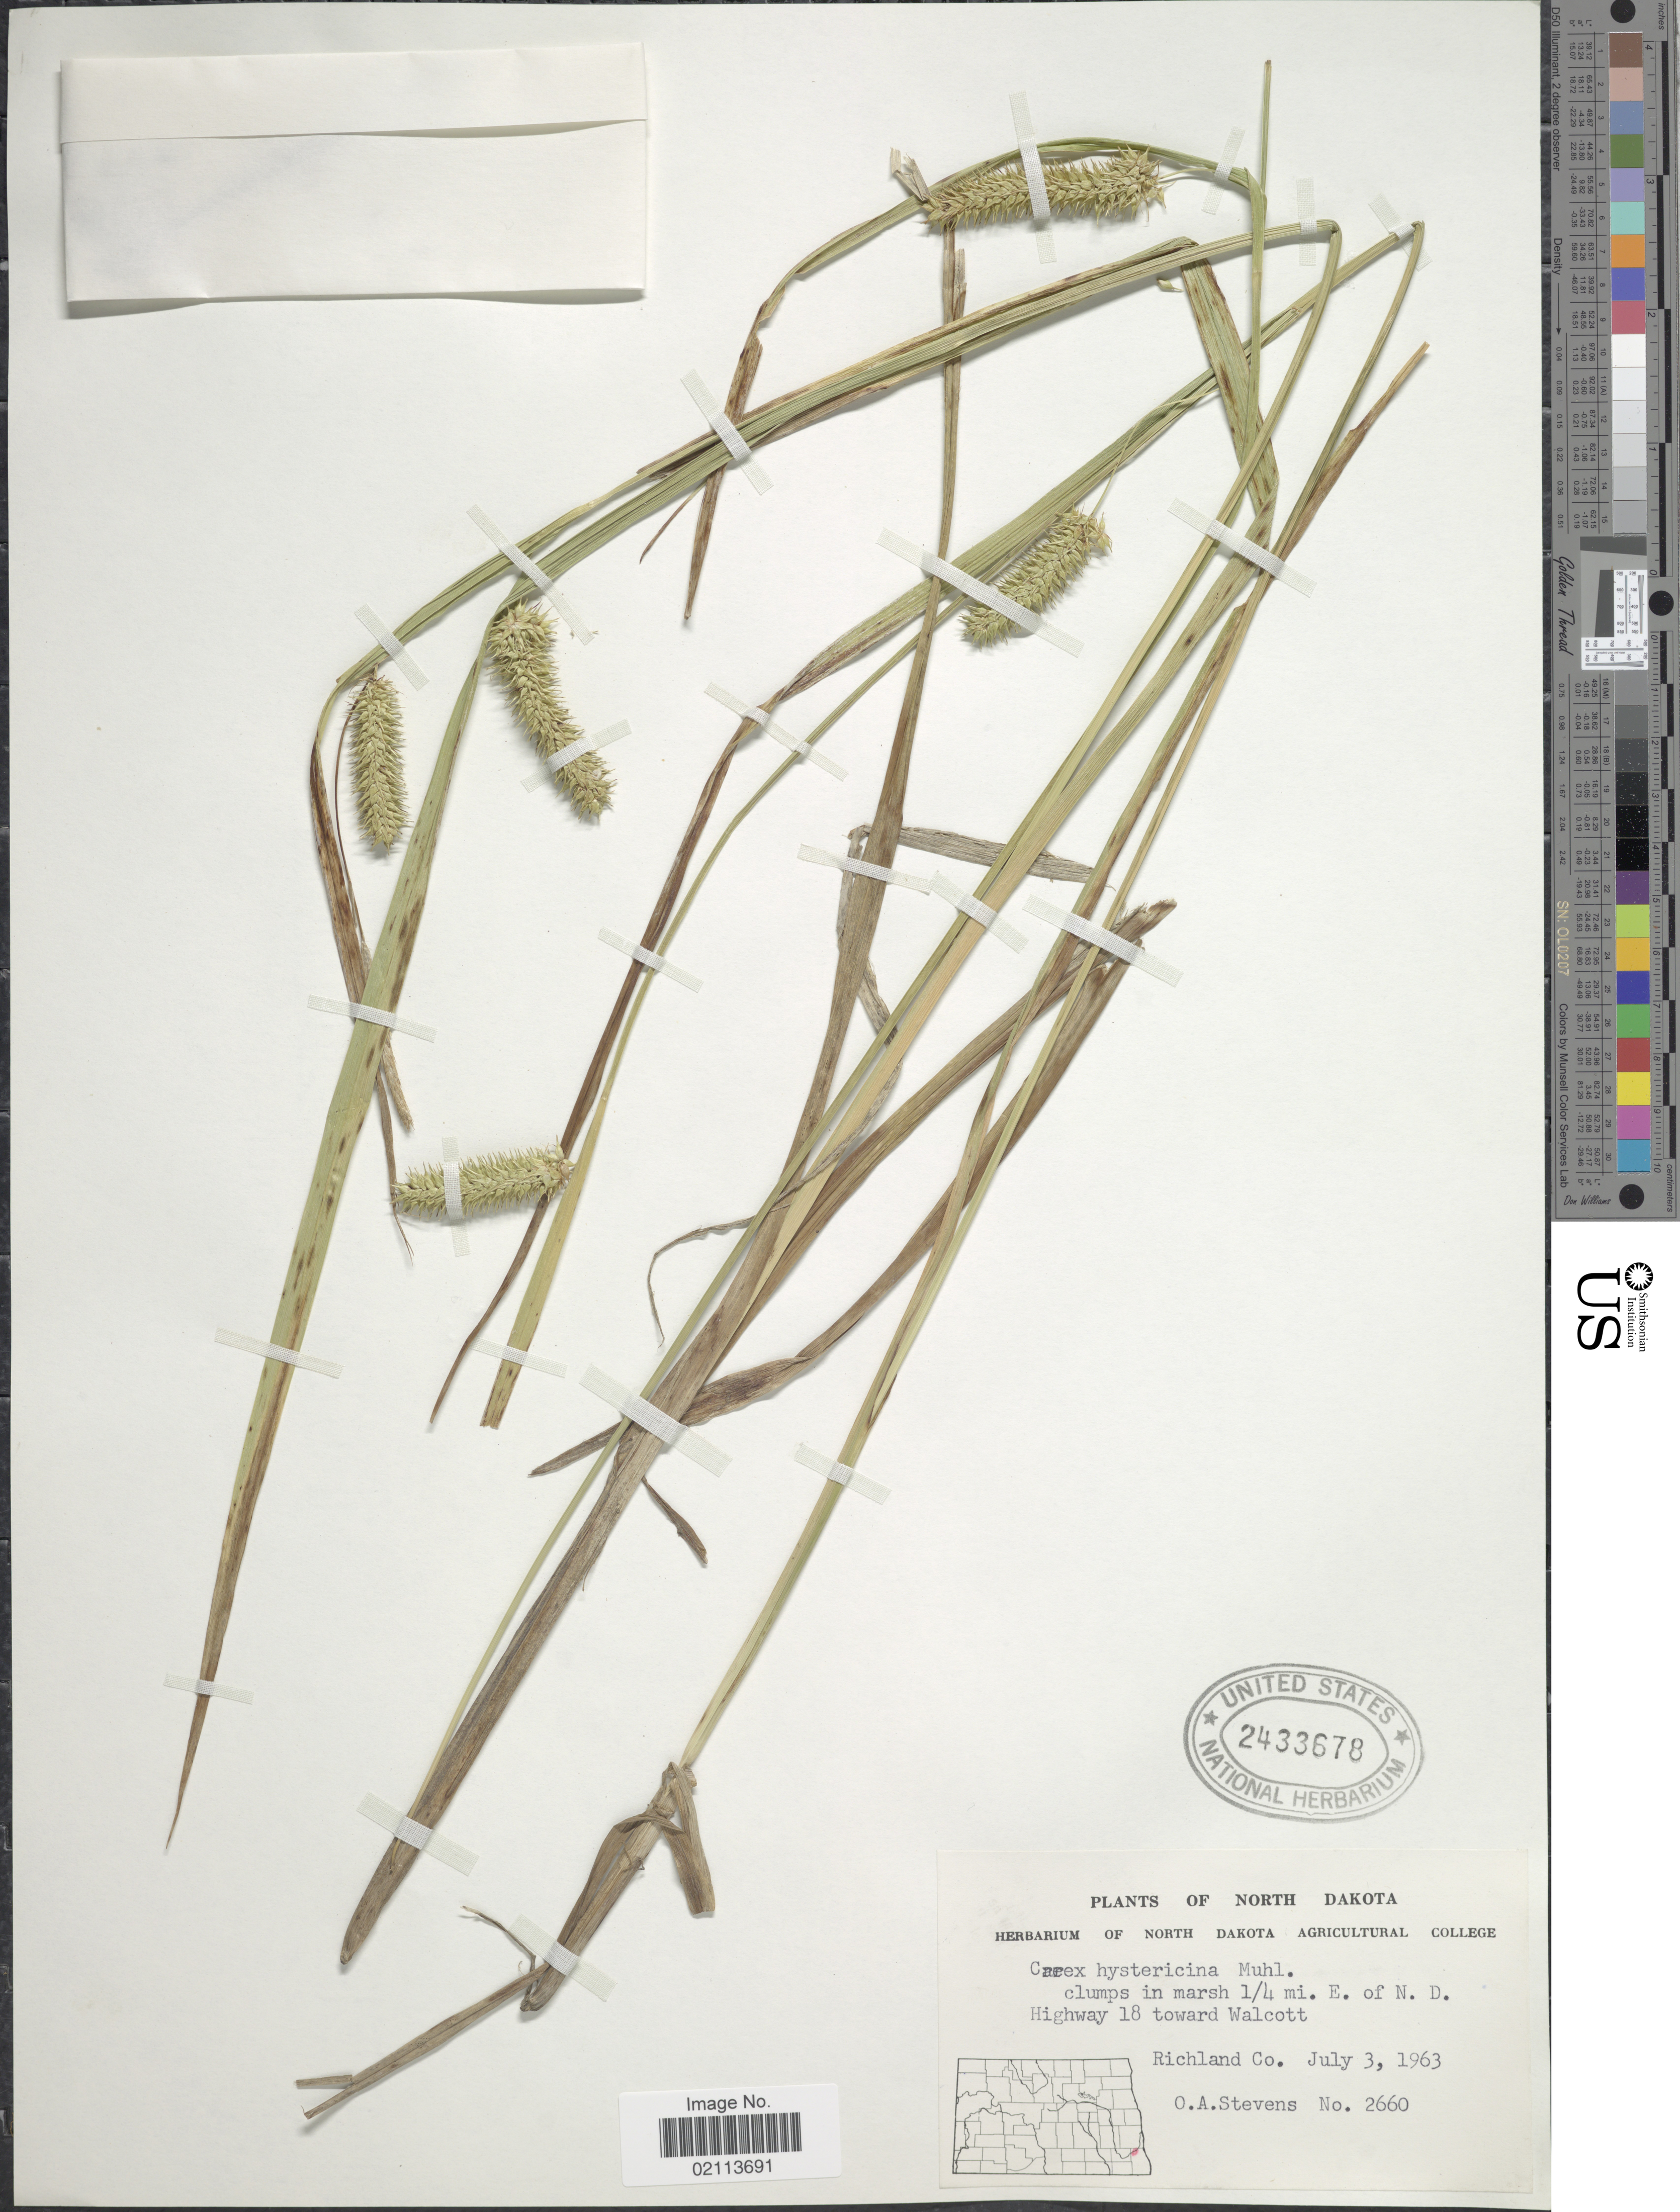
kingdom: Plantae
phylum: Tracheophyta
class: Liliopsida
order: Poales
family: Cyperaceae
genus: Carex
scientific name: Carex hystericina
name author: Muhl. ex Willd.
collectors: O. A. Stevens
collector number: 26660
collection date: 1963-07-03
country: United States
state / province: North Dakota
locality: ¼ mi. E. of N.D. Highway 18 toward Walcott, Richland Co.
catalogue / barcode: US 2433678